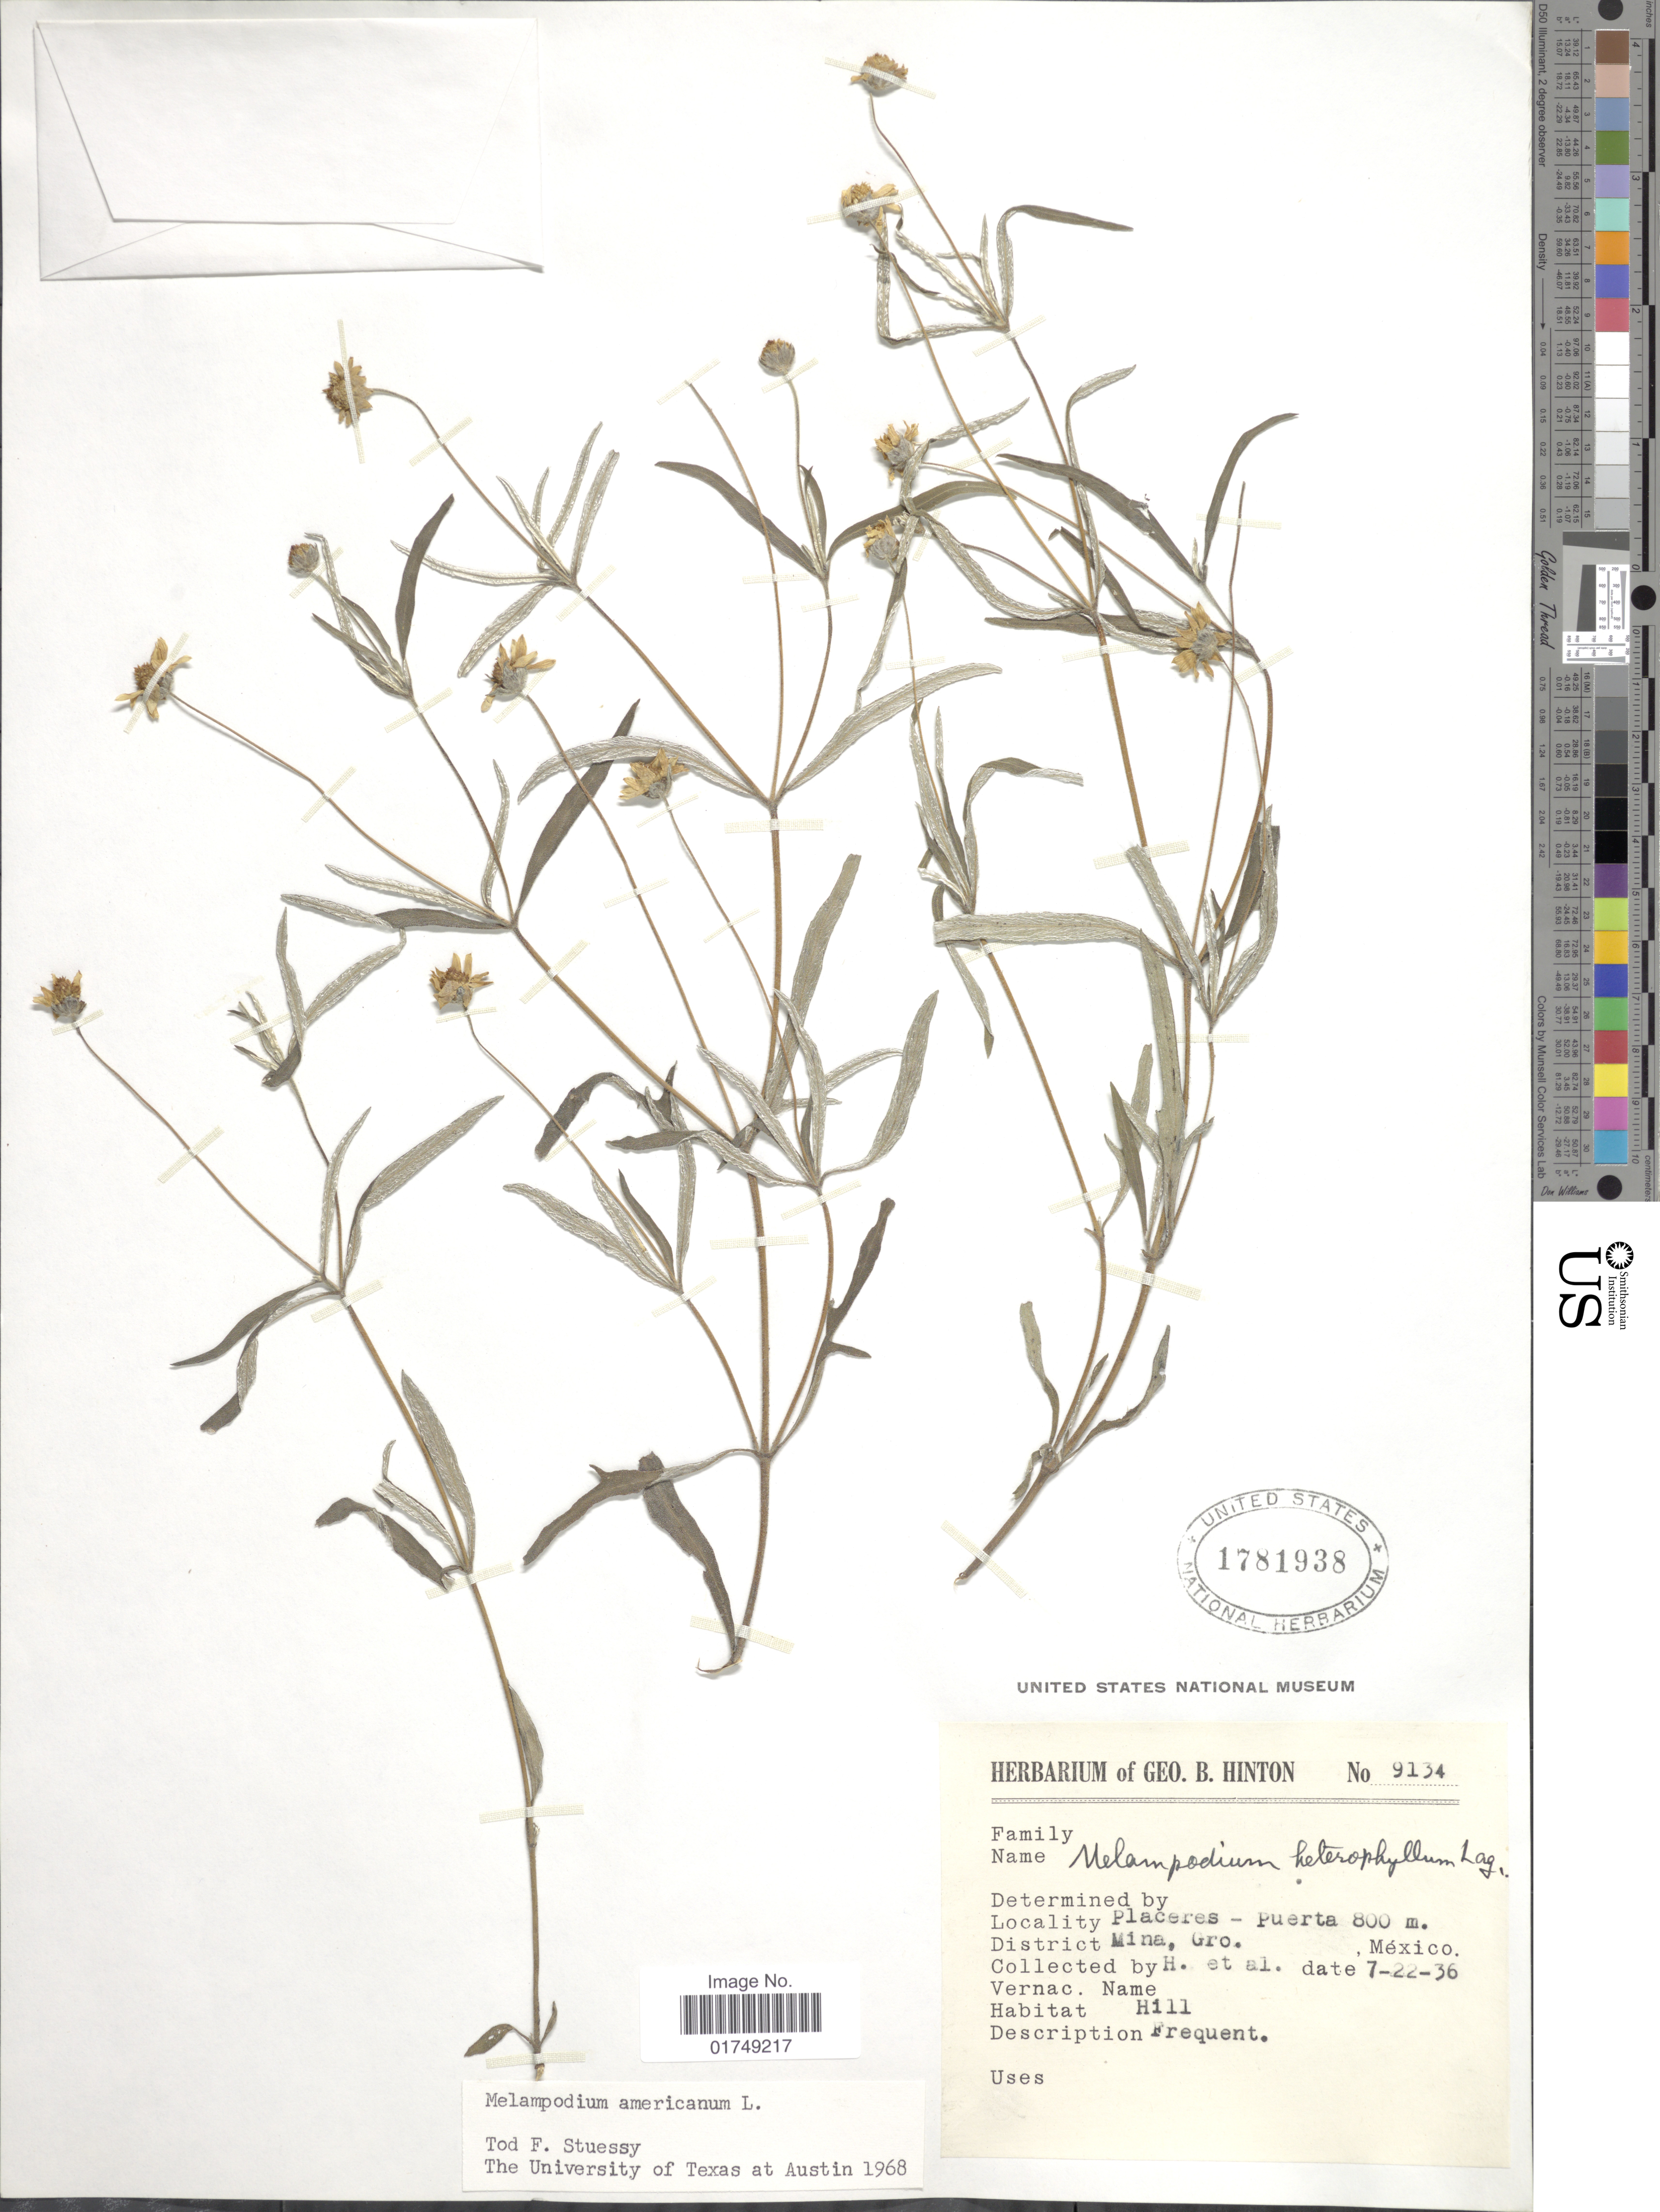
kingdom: Plantae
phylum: Tracheophyta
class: Magnoliopsida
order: Asterales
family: Asteraceae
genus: Melampodium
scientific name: Melampodium americanum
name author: L.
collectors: G. B. Hinton & et al.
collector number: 9134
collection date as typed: Transcribed d/m/y: 22/7/36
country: Mexico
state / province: Guerrero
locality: Placeres-Puerta, District Mina, Gro.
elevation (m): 800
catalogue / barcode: US 1781938